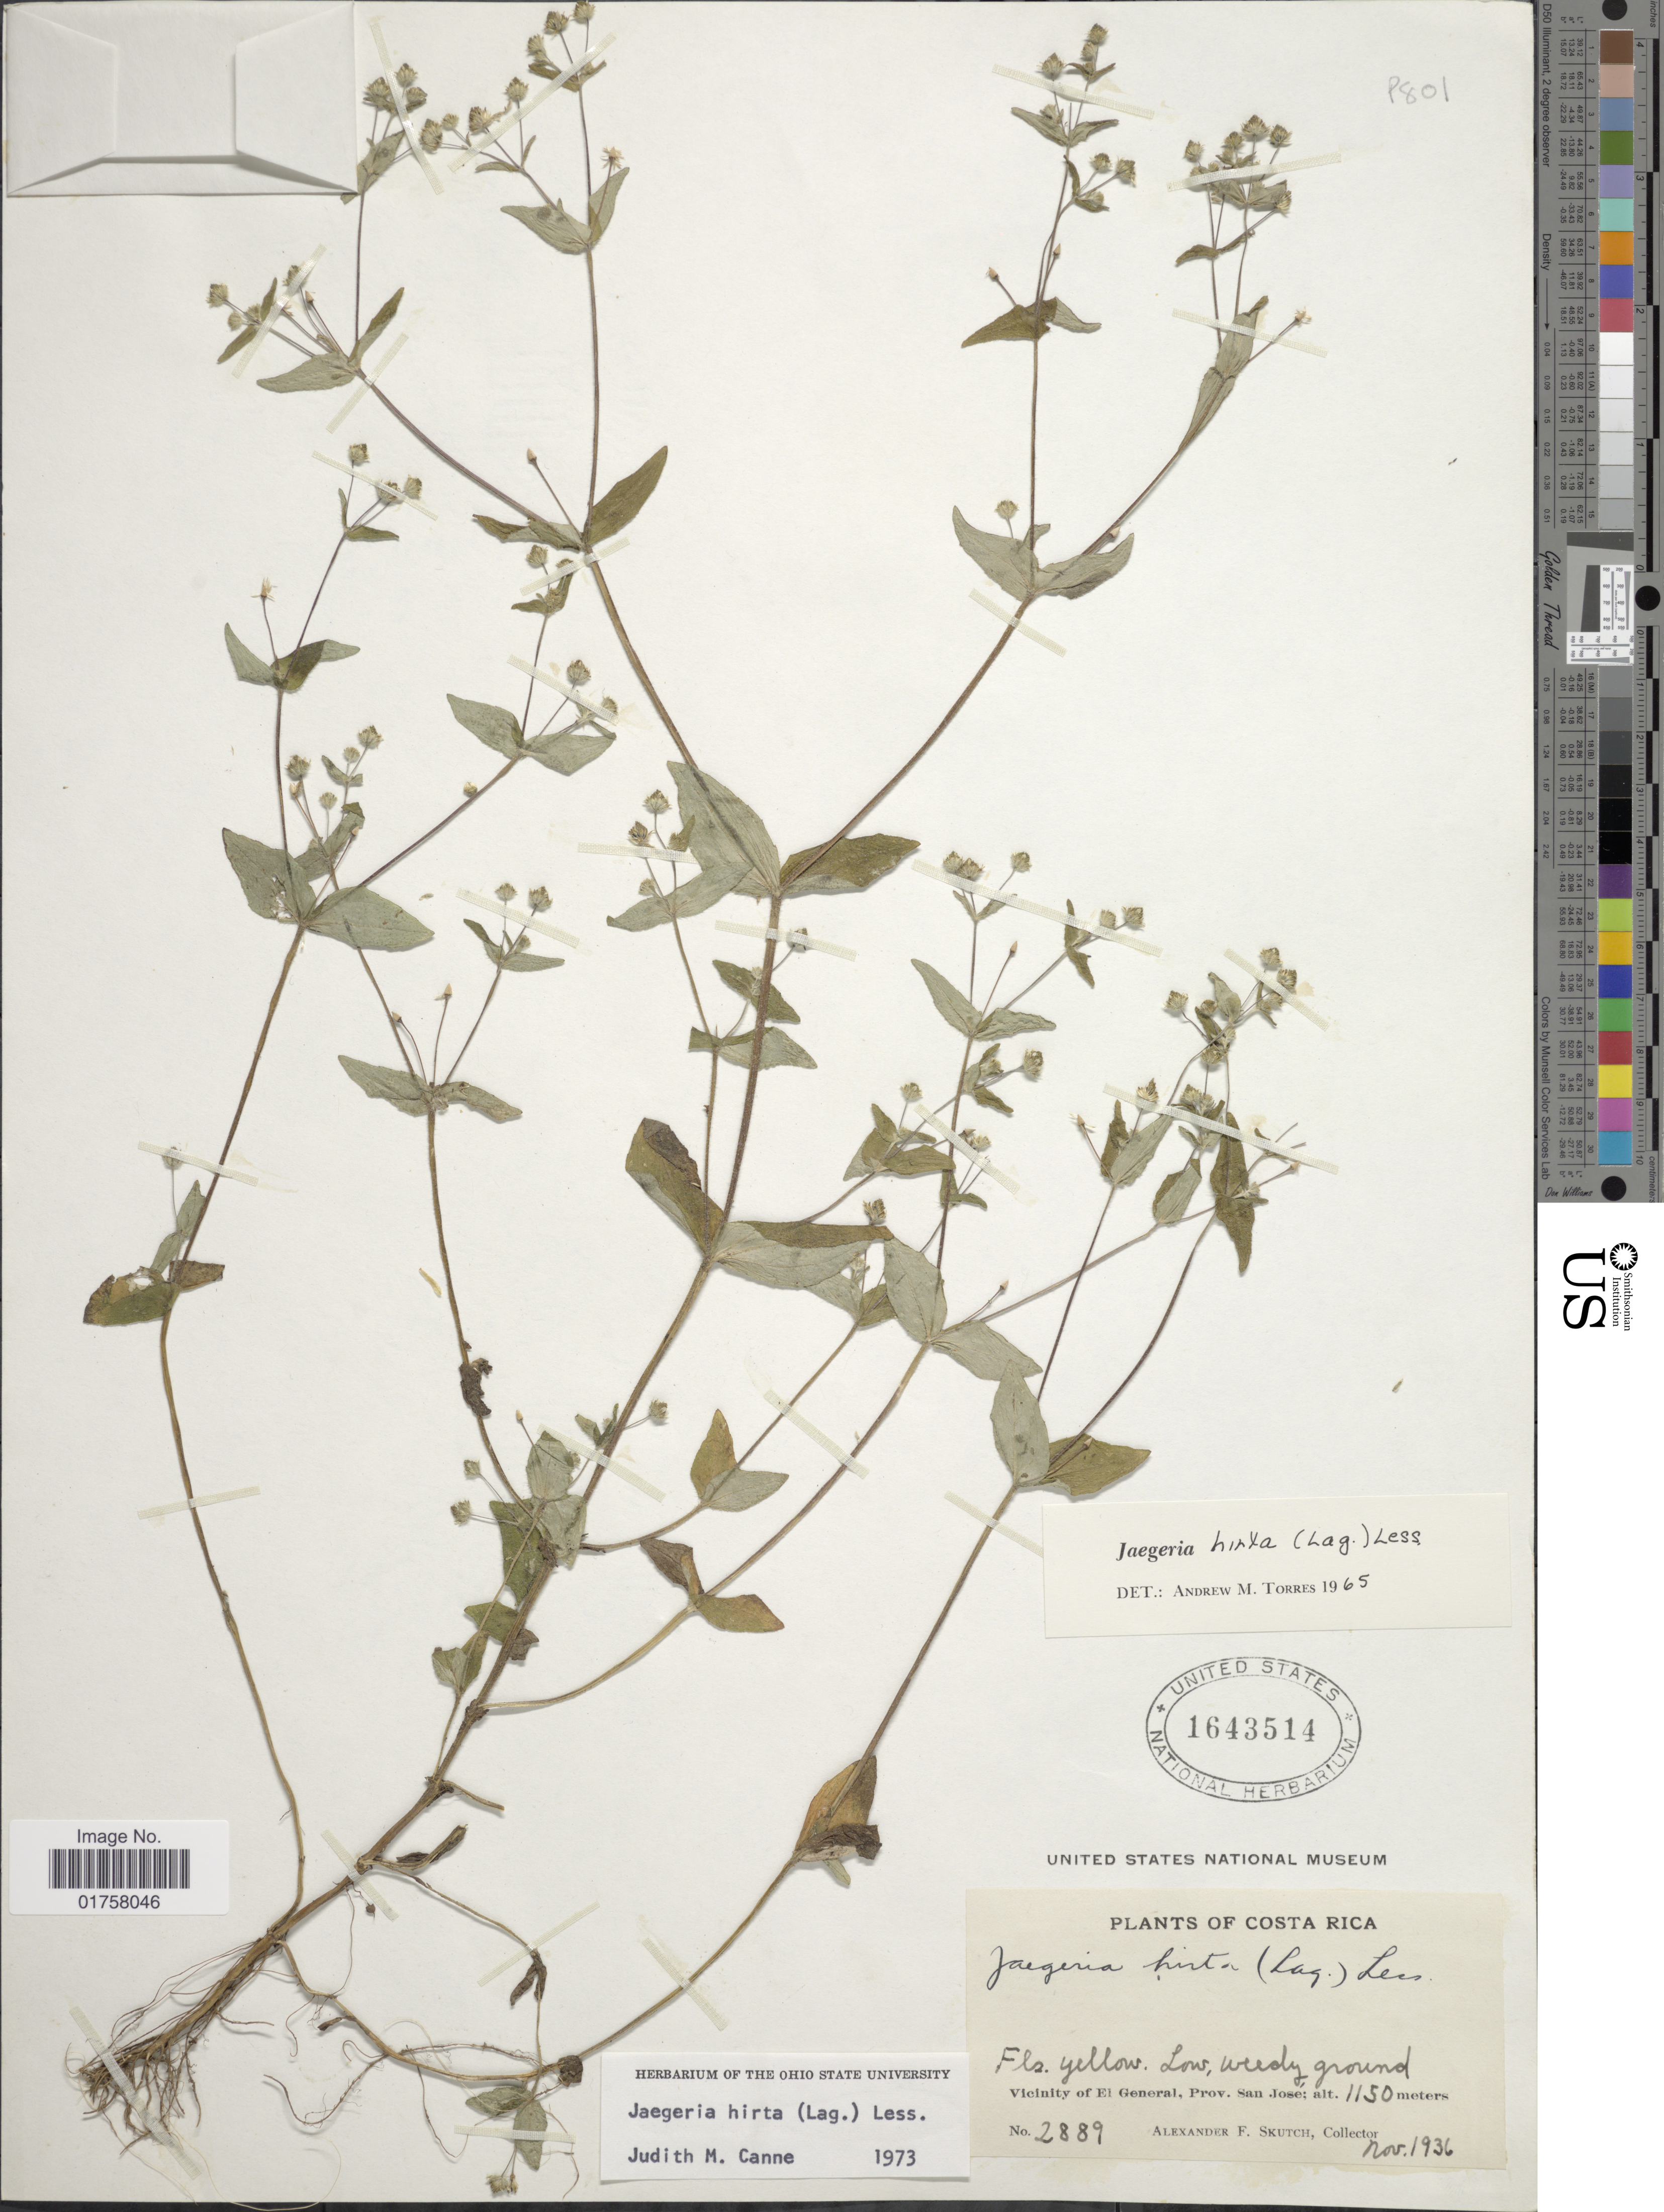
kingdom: Plantae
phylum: Tracheophyta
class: Magnoliopsida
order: Asterales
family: Asteraceae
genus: Jaegeria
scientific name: Jaegeria hirta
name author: (Lag.) Less.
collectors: A. F. Skutch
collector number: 2889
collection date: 1936-11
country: Costa Rica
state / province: San José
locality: Vicinity of El General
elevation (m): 1150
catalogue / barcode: US 1643514